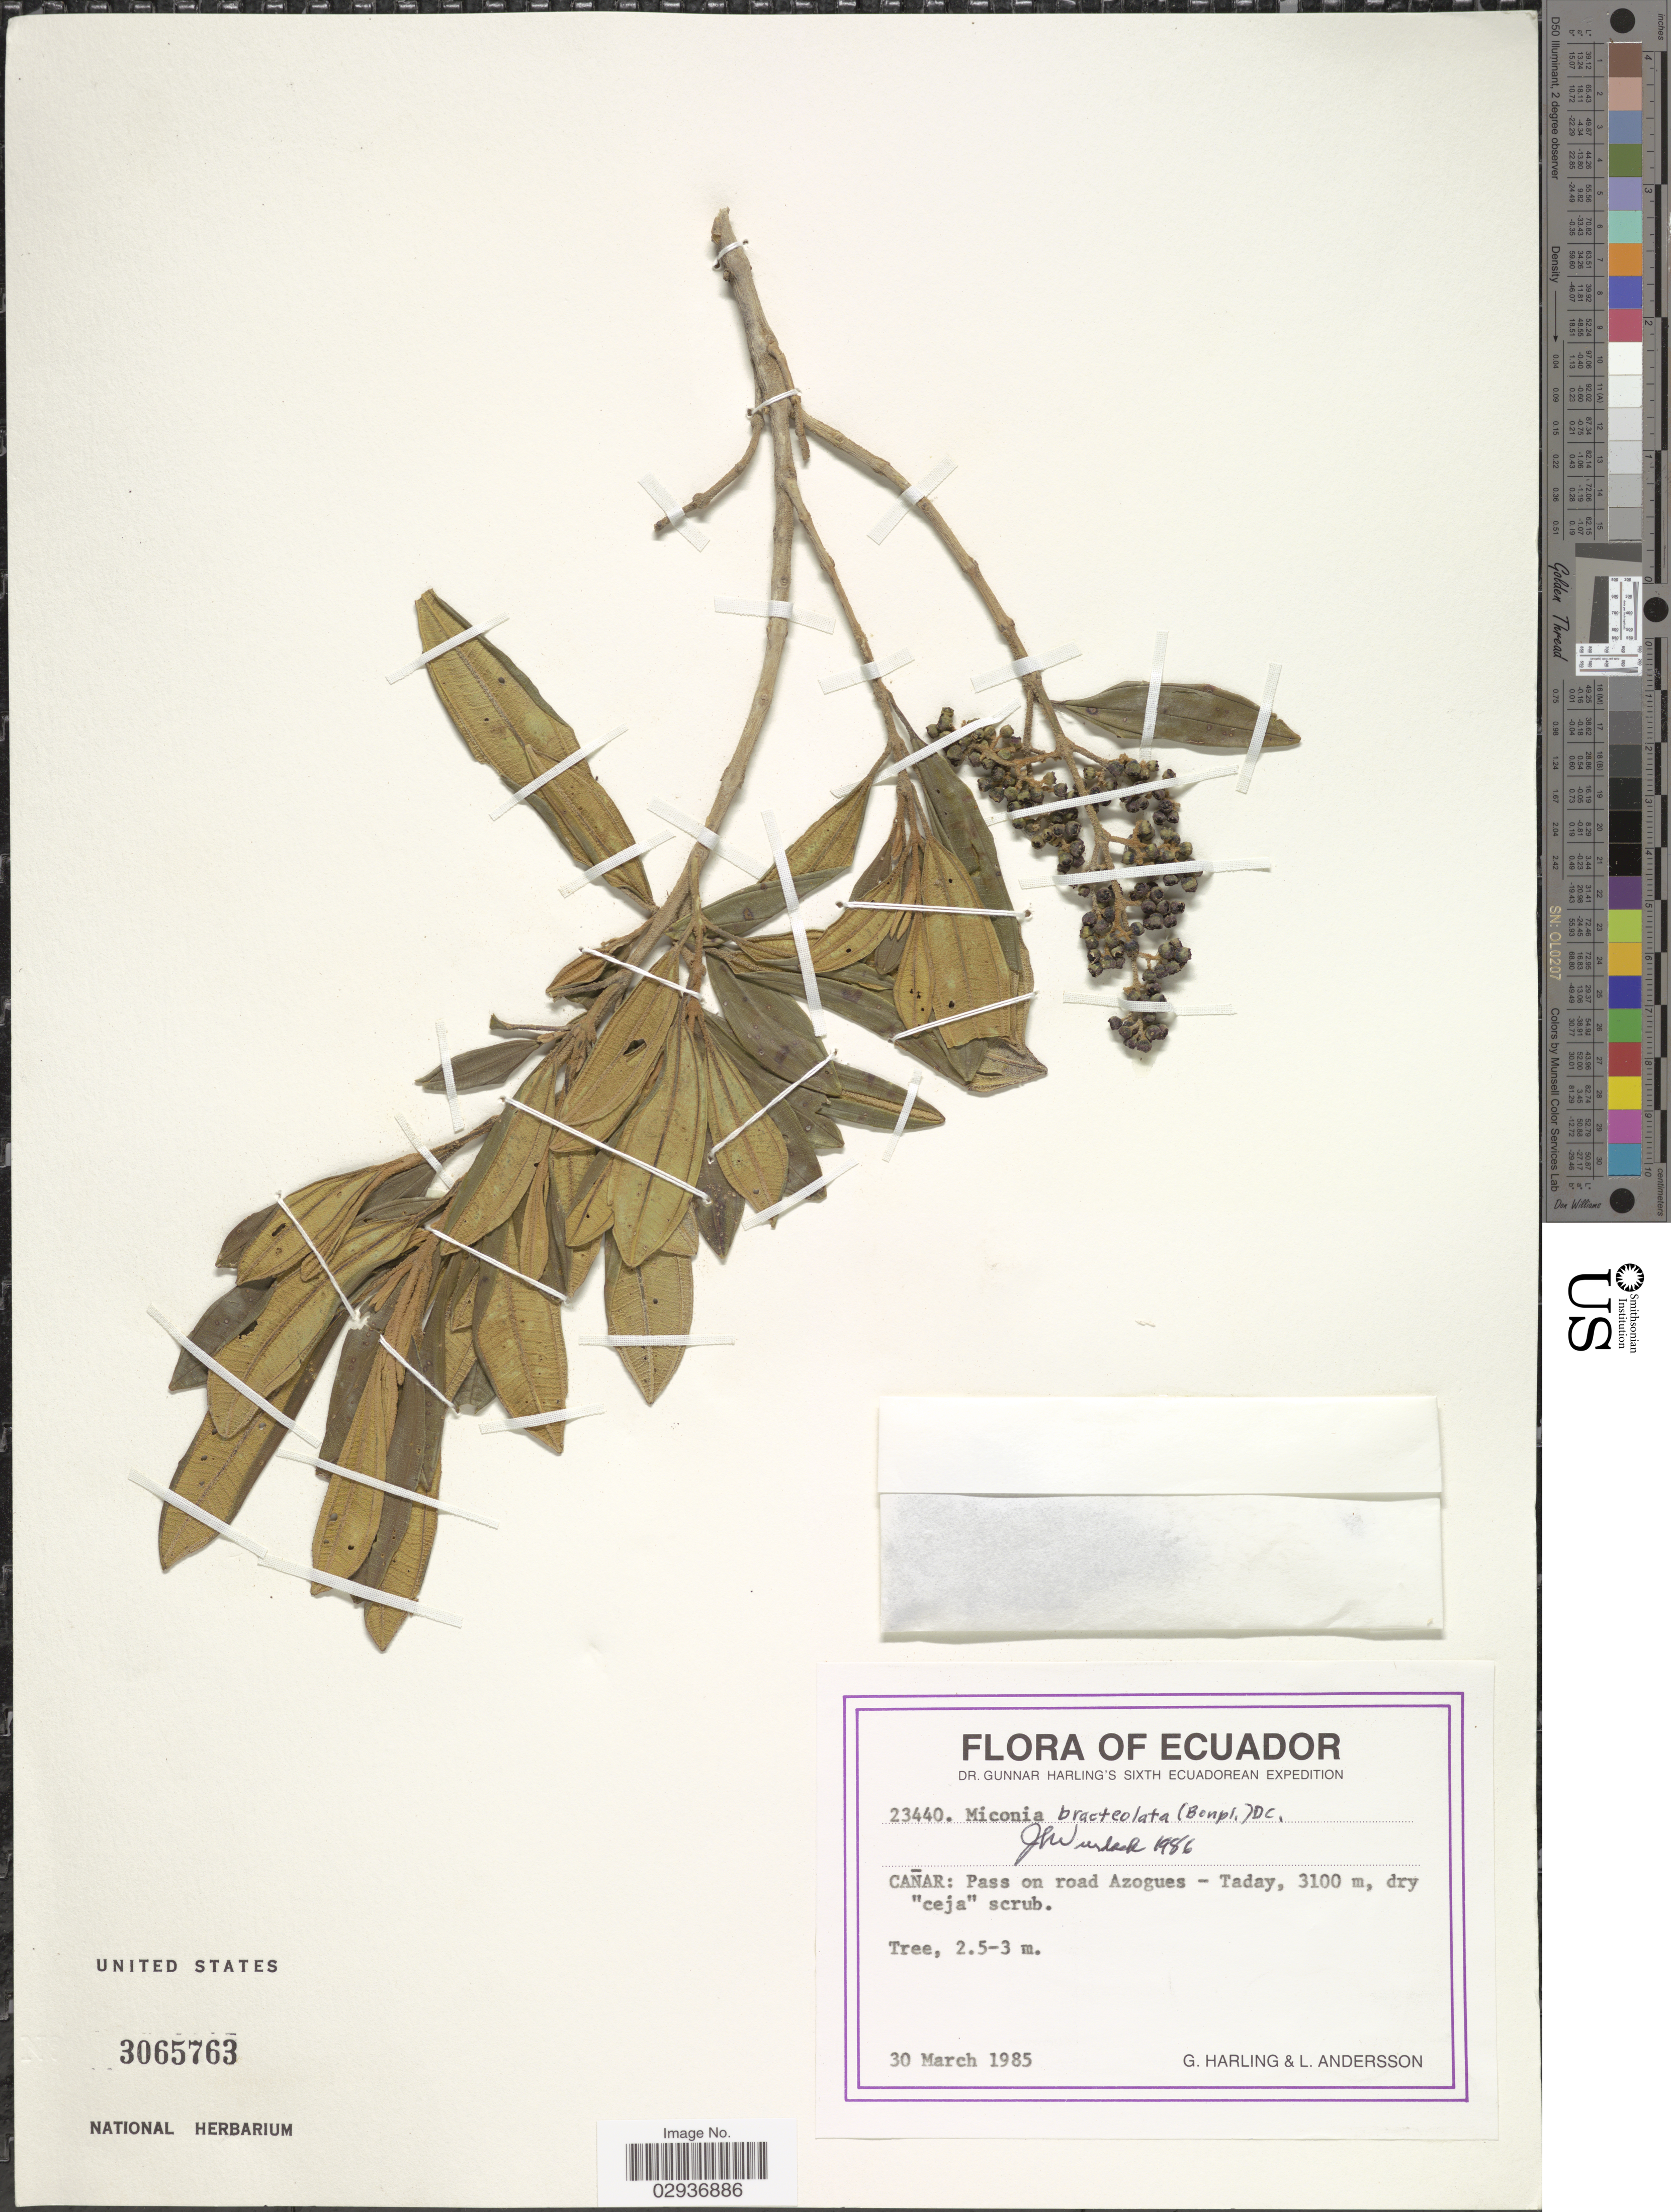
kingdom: Plantae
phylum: Tracheophyta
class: Magnoliopsida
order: Myrtales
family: Melastomataceae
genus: Miconia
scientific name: Miconia bracteolata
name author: (Bonpl.) DC.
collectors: G. Harling & L. Andersson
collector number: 23440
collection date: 1985-03-30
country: Ecuador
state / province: Cañar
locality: Pass on road Azogues - Taday.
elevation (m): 3100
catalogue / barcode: US 3065763